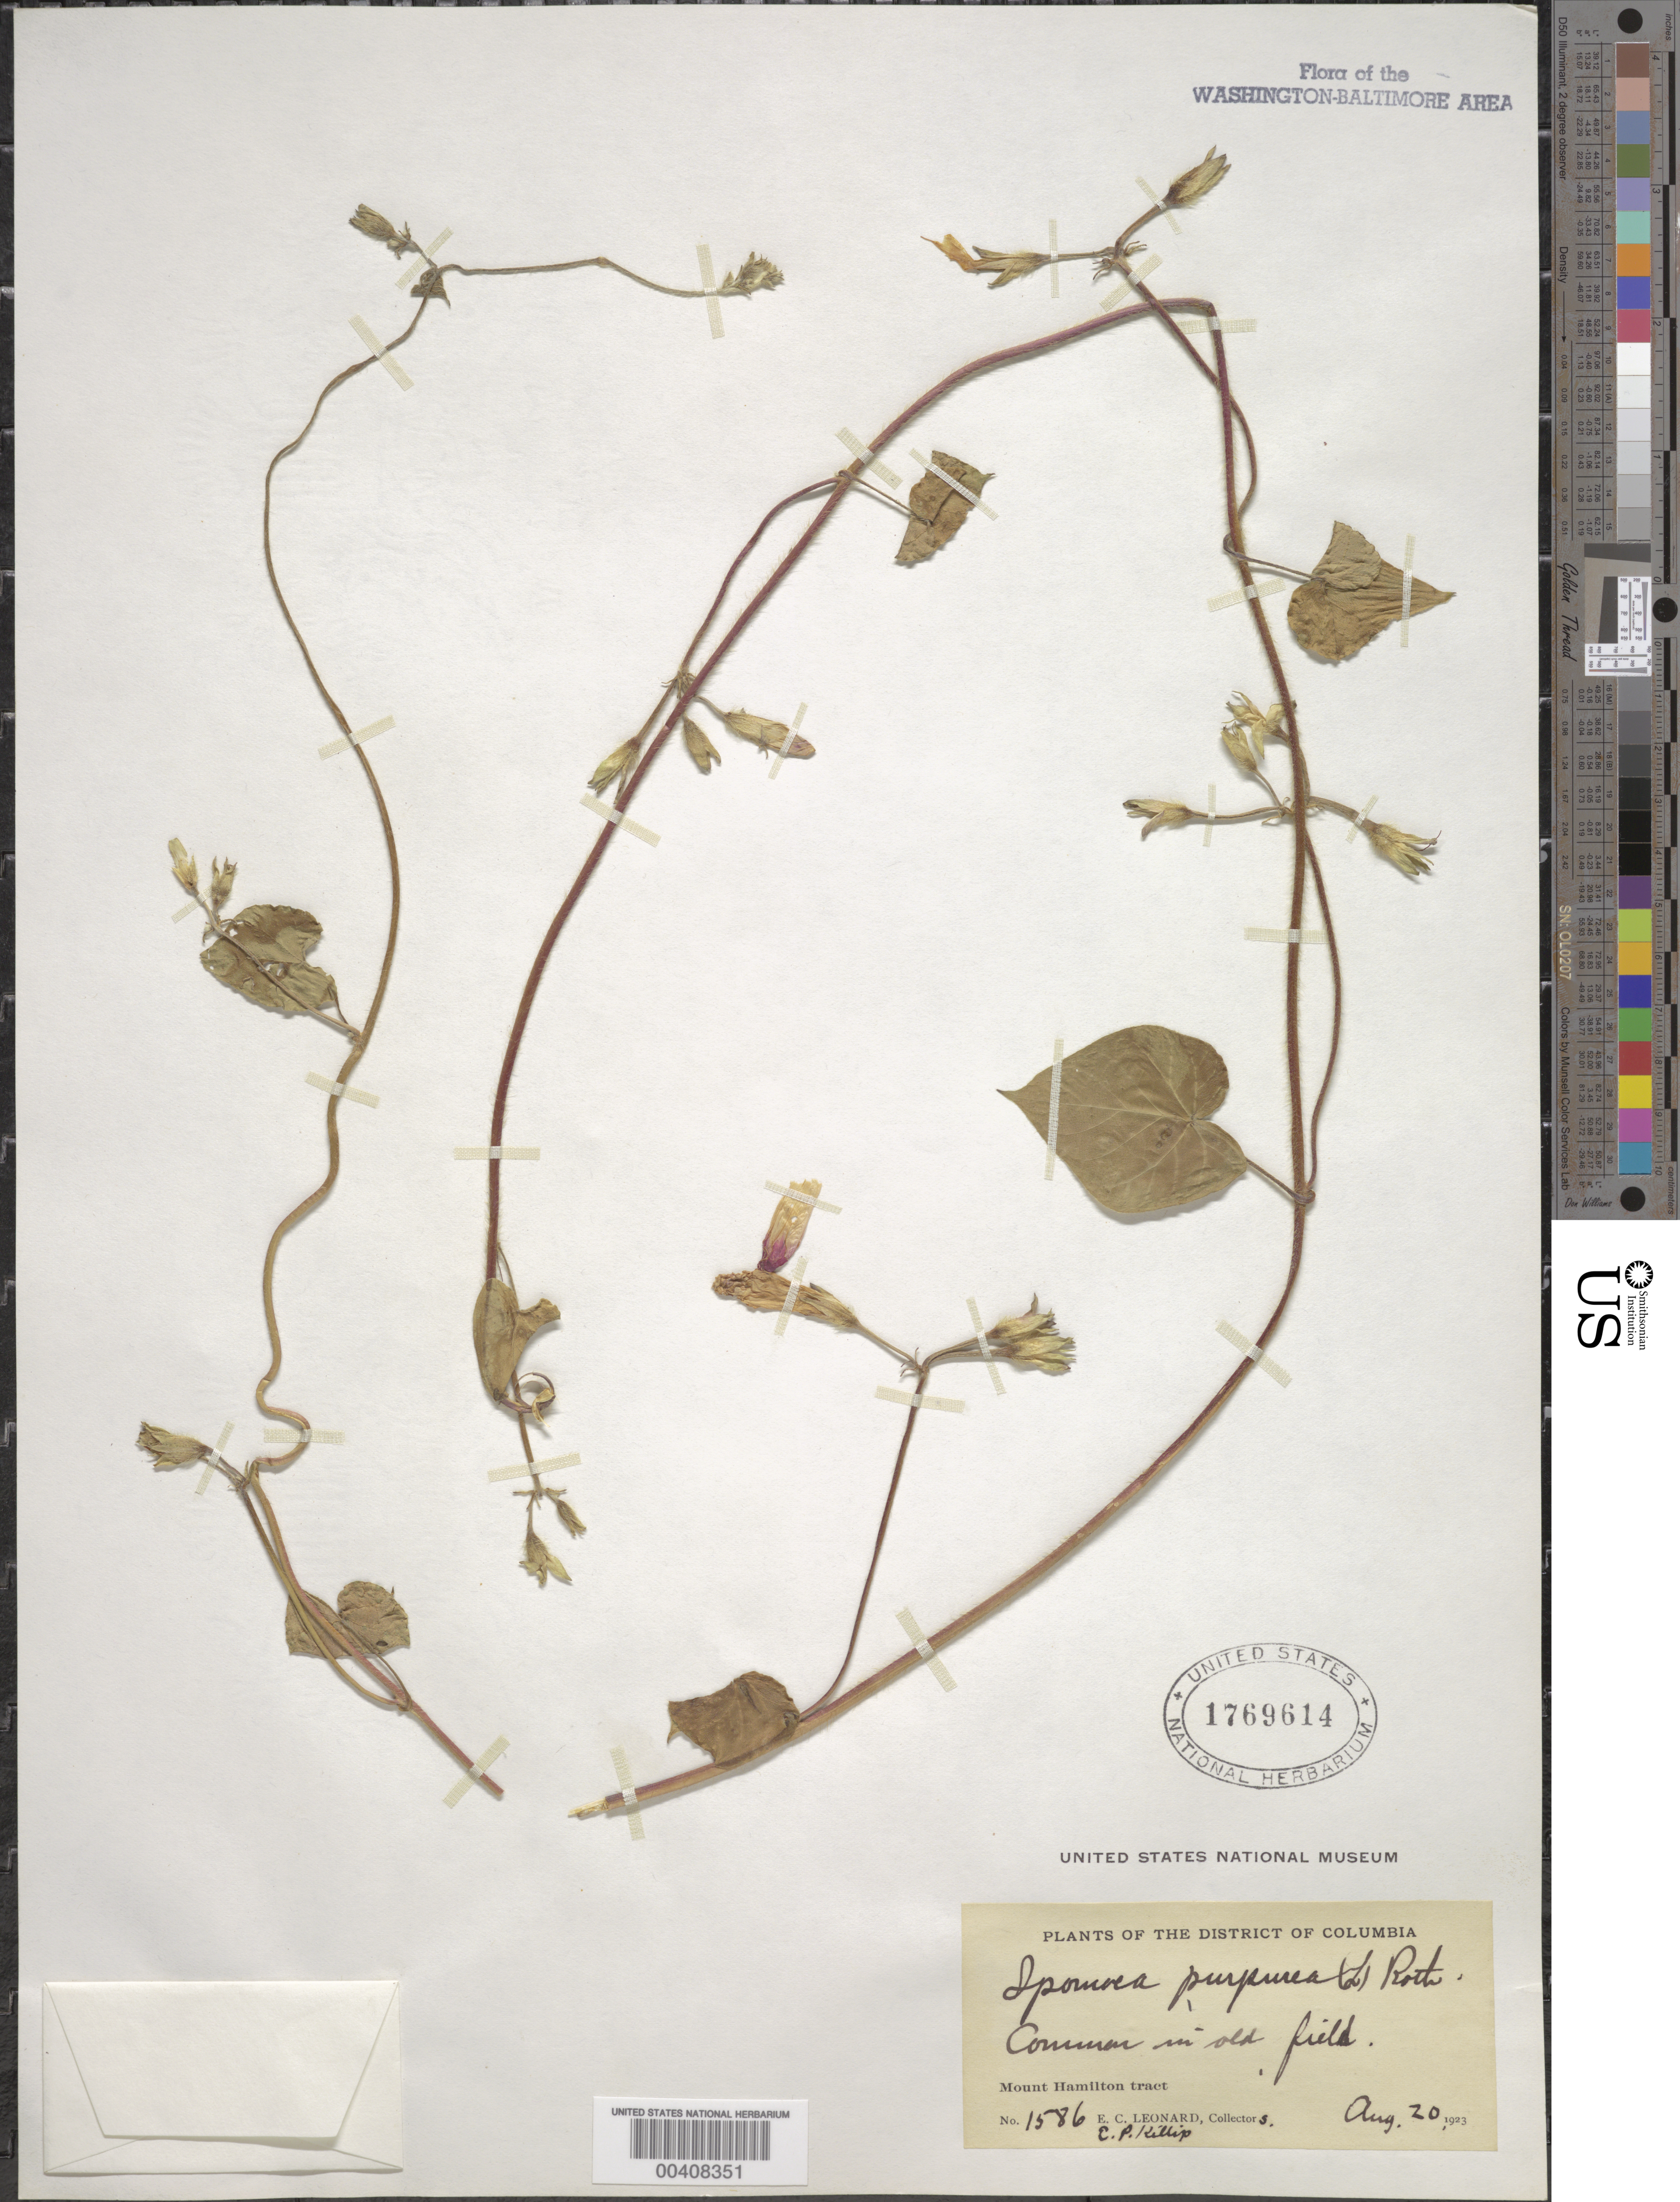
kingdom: Plantae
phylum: Tracheophyta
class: Magnoliopsida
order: Solanales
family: Convolvulaceae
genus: Ipomoea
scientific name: Ipomoea purpurea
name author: (L.) Roth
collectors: E. C. Leonard & E. P. Killip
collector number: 1586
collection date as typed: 20 Aug 1923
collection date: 1923-08-20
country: United States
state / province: District of Columbia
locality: Mt. Hamilton Tract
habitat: Old field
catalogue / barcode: US 1769614